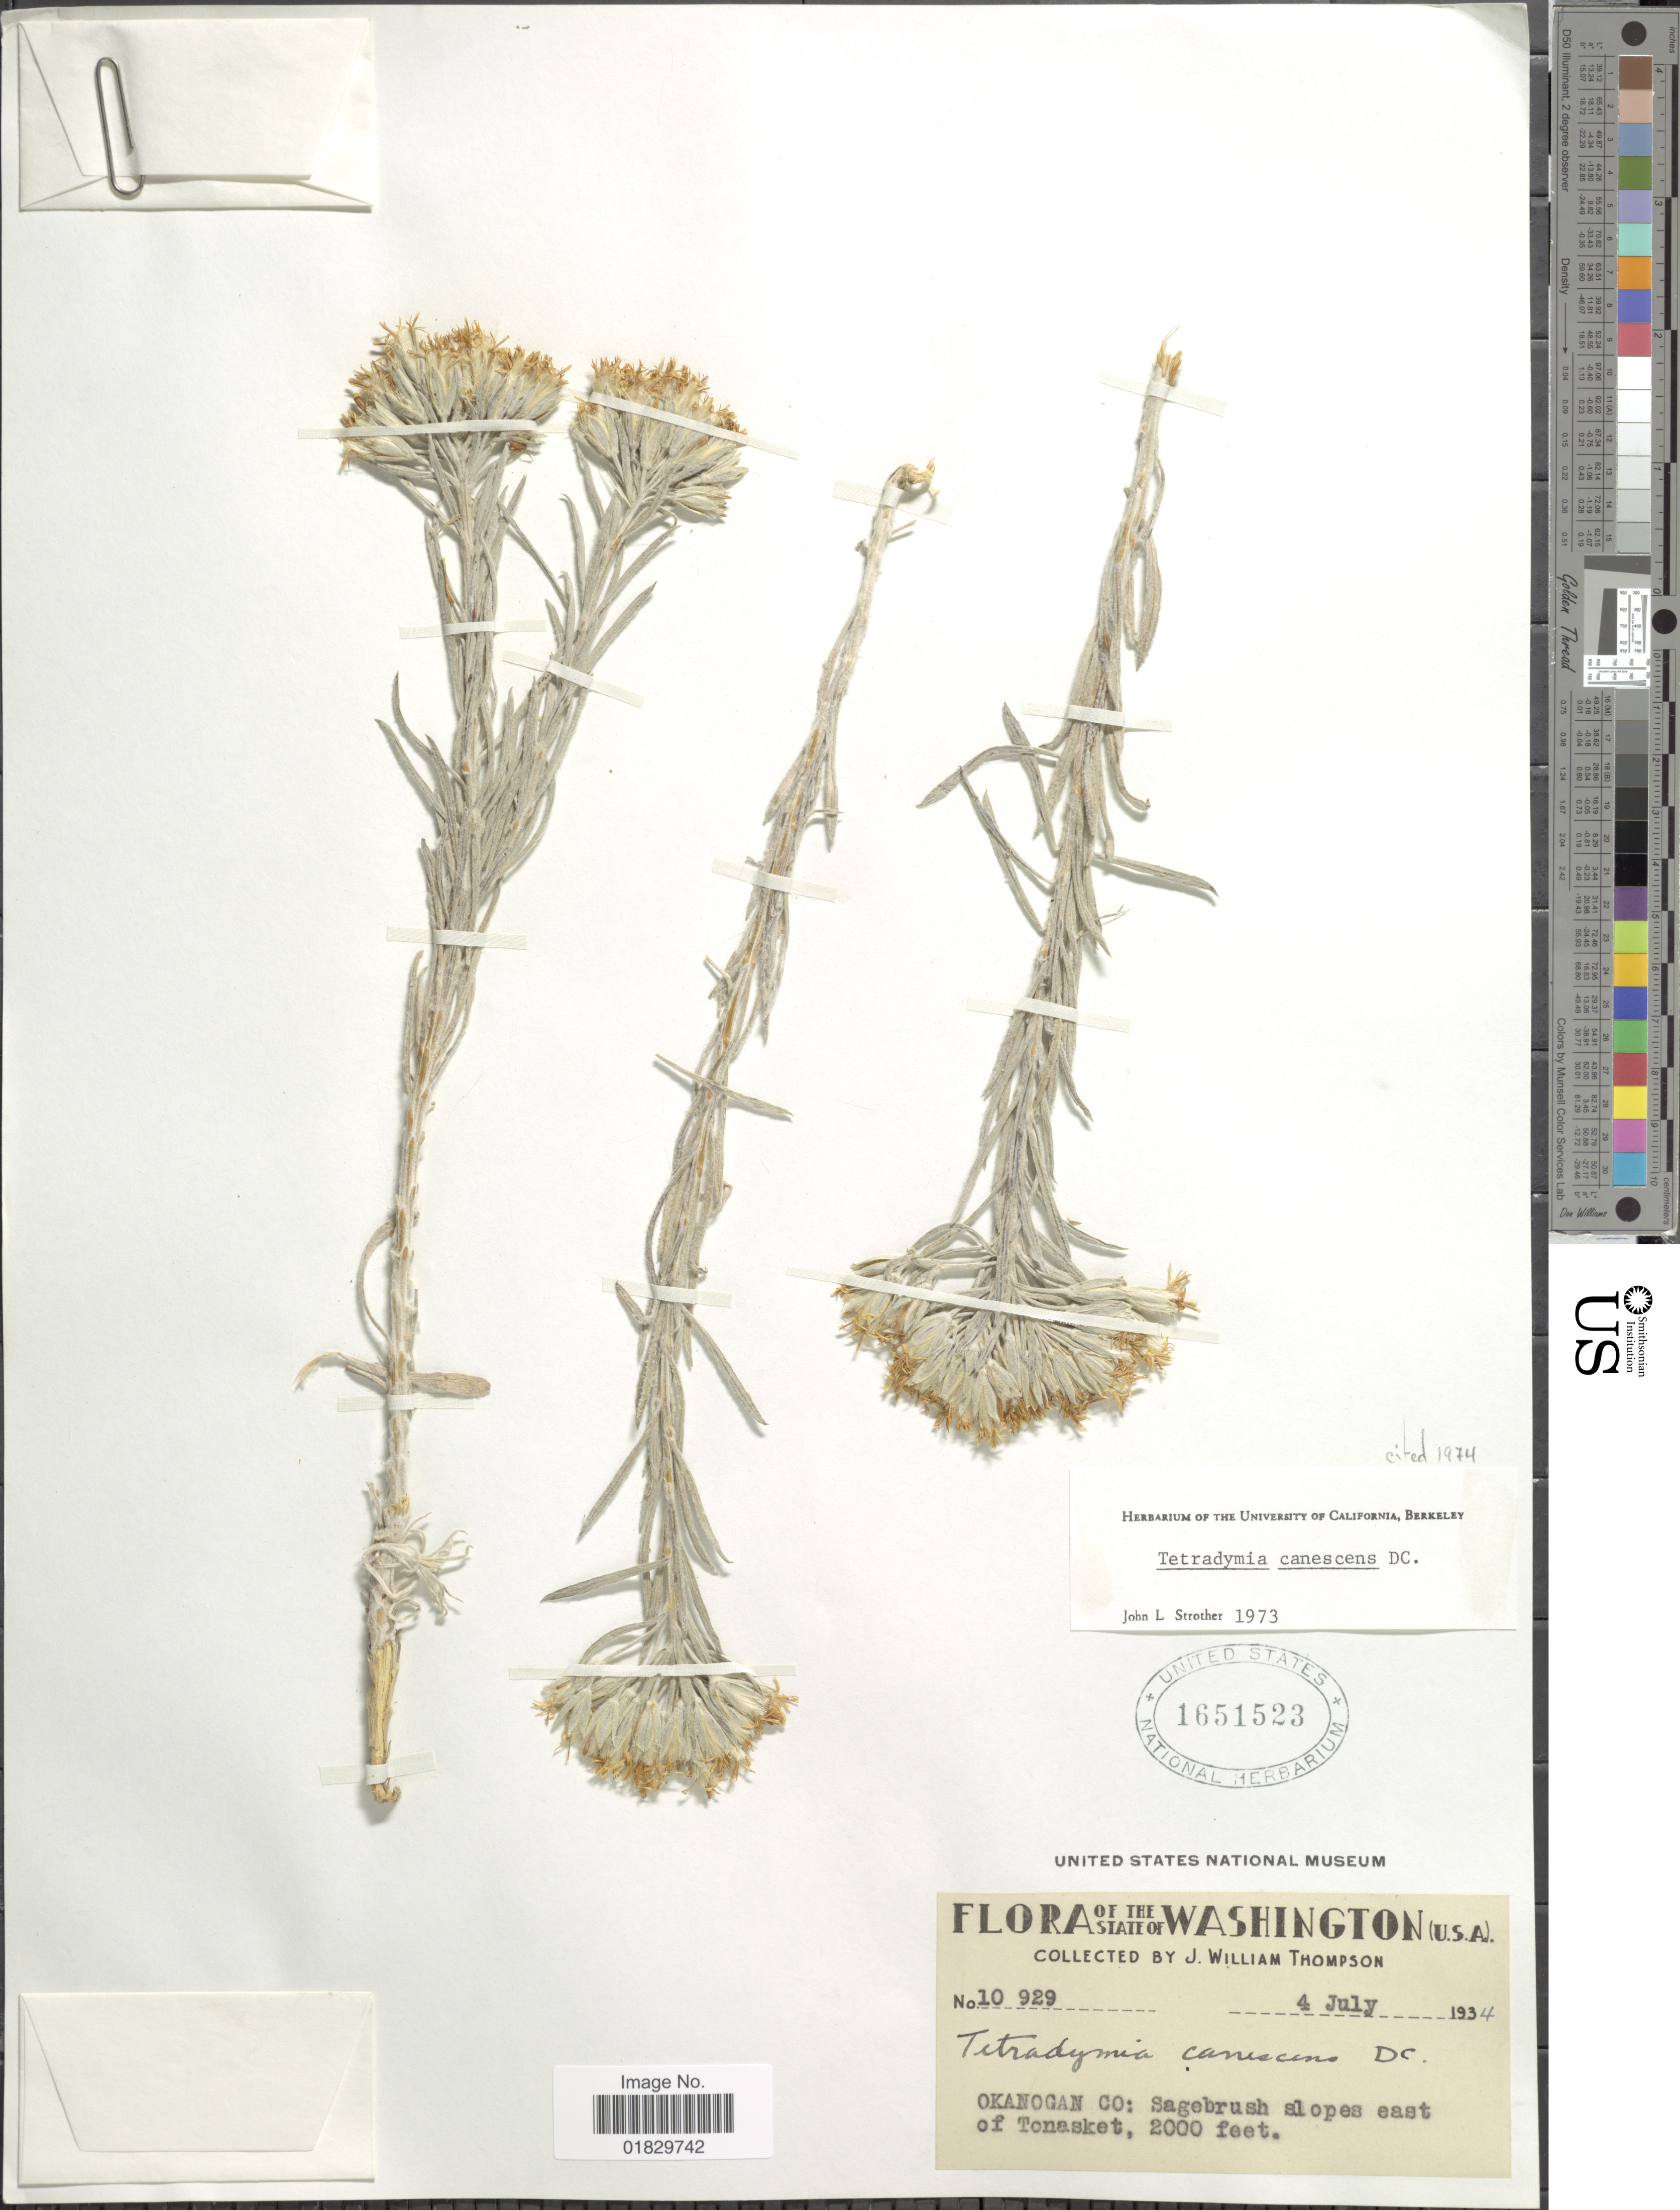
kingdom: Plantae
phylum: Tracheophyta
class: Magnoliopsida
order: Asterales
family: Asteraceae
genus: Tetradymia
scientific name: Tetradymia canescens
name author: DC.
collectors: J. W. Thompson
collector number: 10929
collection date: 1934-07-04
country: United States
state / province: Washington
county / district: Okanogan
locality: State of Washington (U.S.A.). Okanogan Co: Sagebrush slopes east of Tonasket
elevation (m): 610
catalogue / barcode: US 1651523